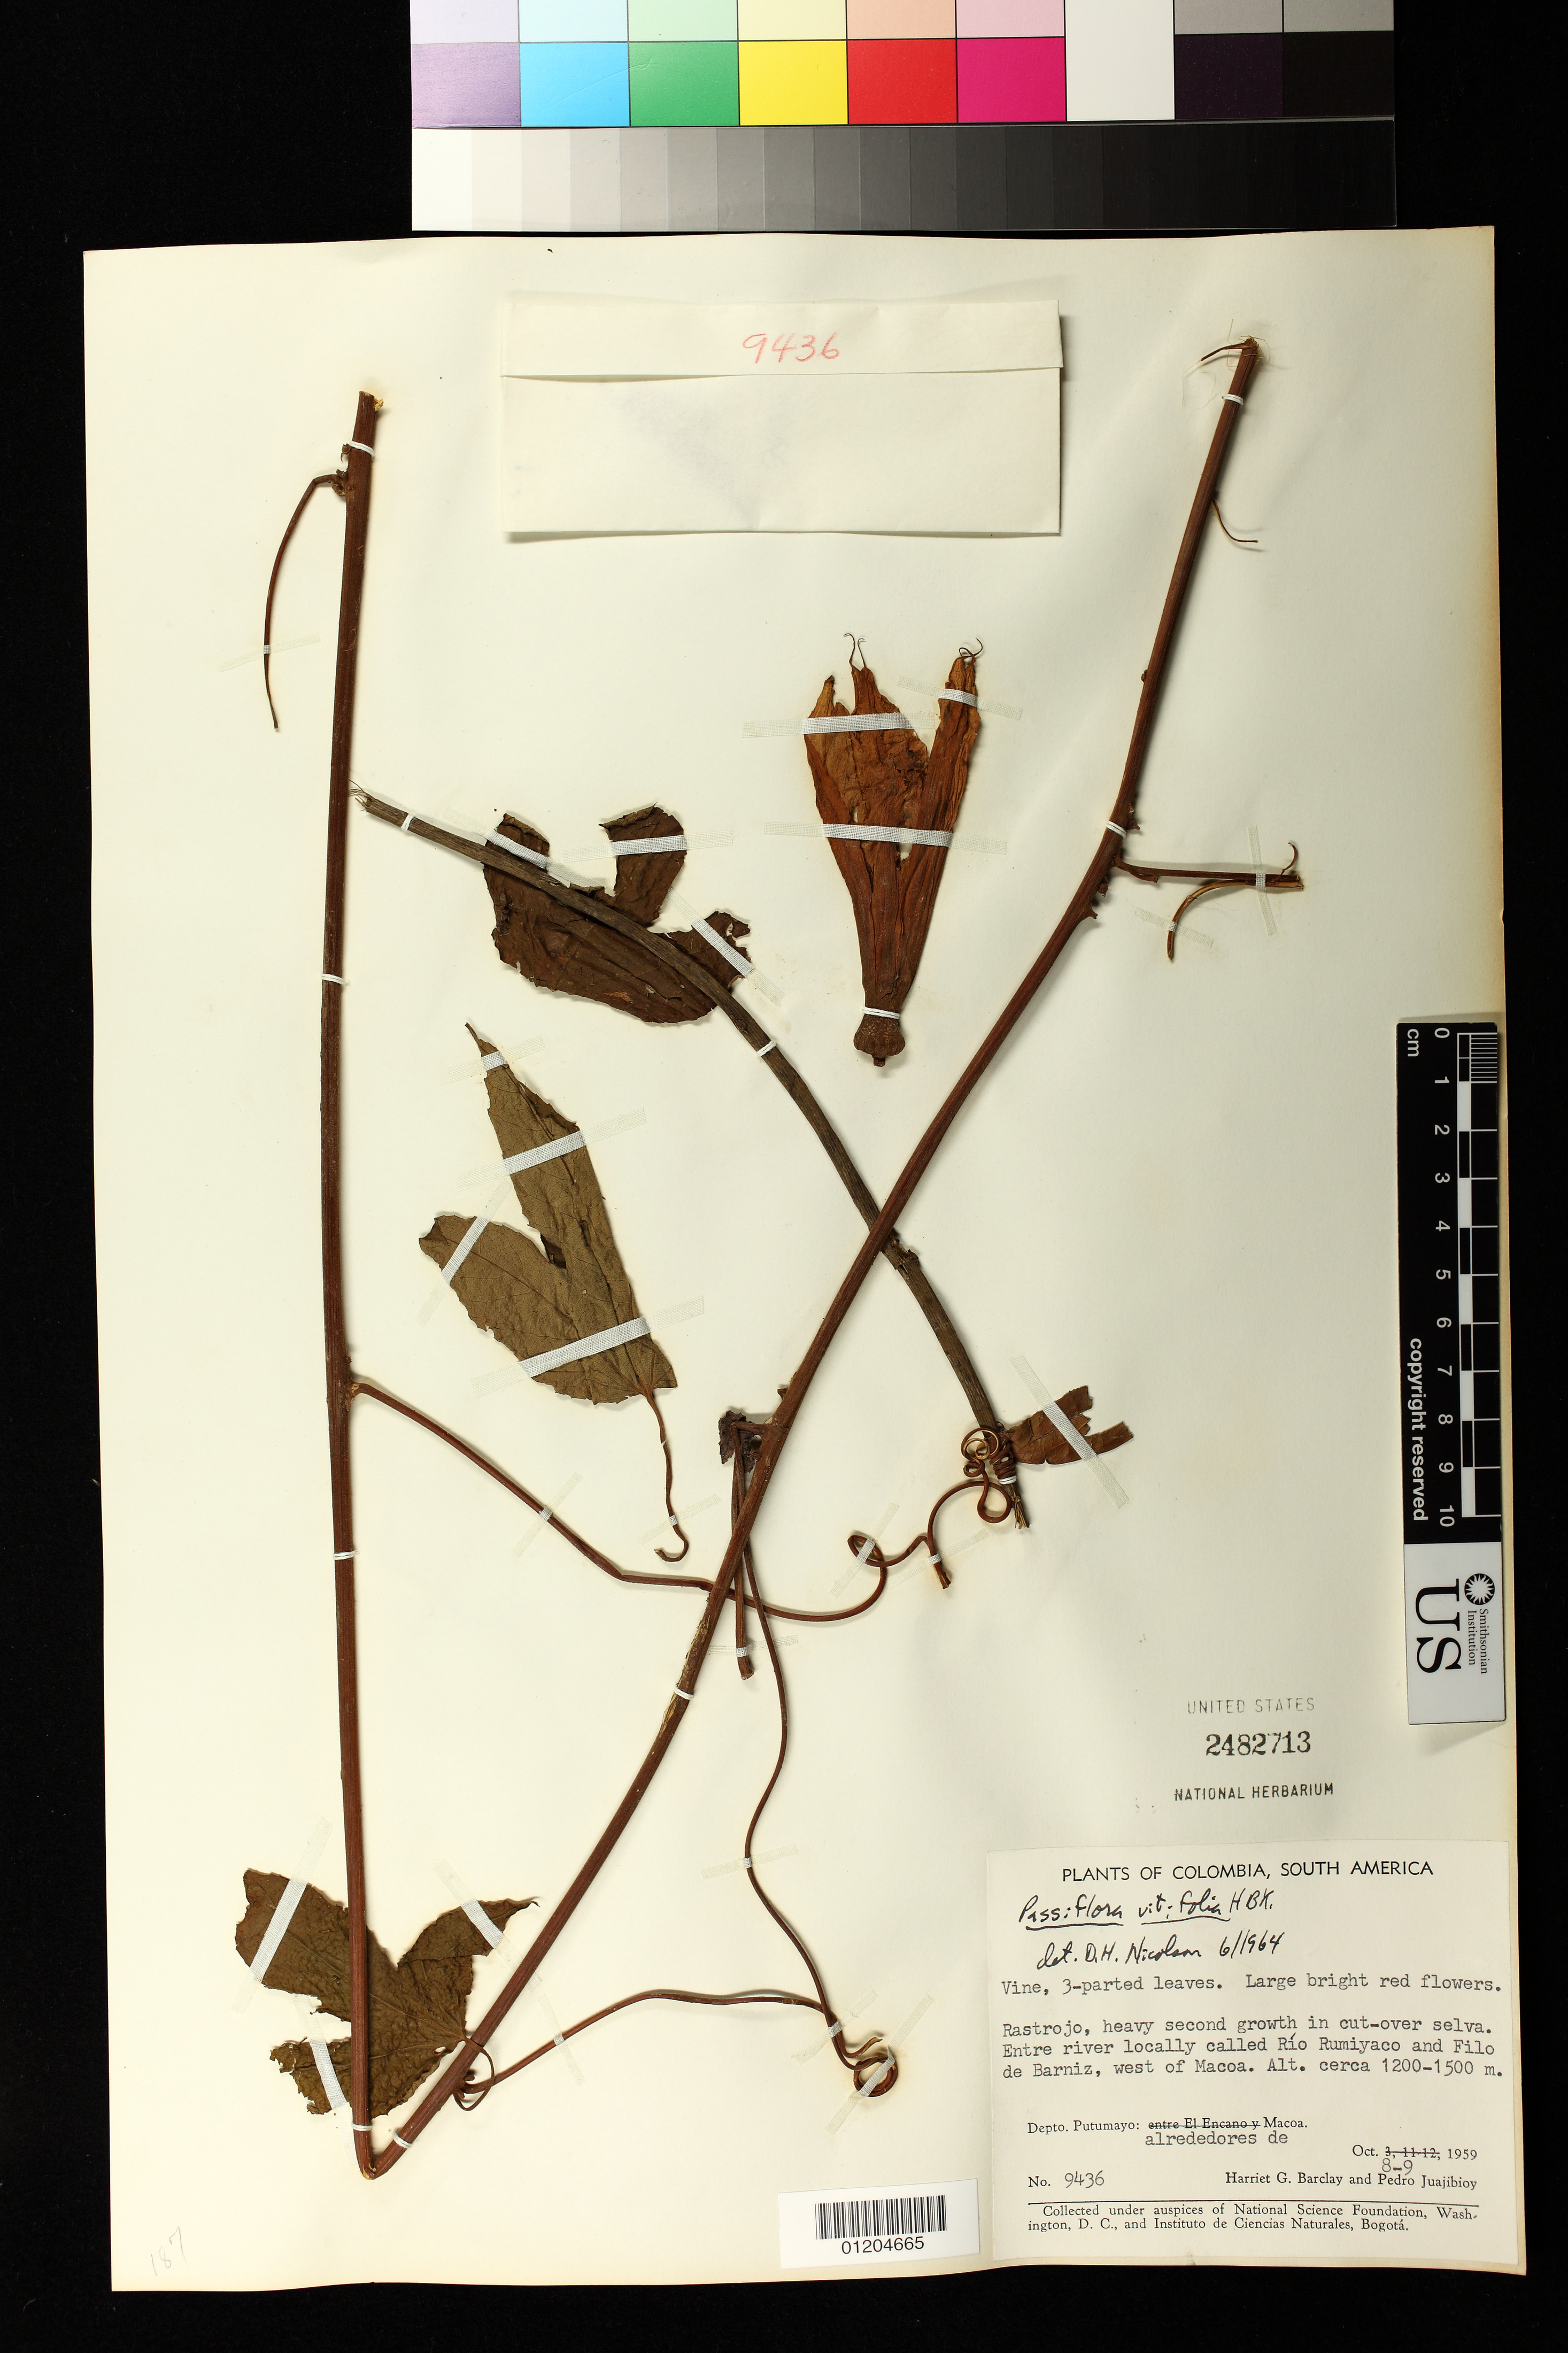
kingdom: Plantae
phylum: Tracheophyta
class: Magnoliopsida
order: Malpighiales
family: Passifloraceae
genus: Passiflora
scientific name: Passiflora vitifolia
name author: Kunth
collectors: H. G. Barclay & P. Juajibioy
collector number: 9436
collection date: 1959-10-08/1959-10-09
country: Colombia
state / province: Putumayo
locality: alrededores de Macoa.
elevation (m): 1200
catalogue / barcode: US 2482713